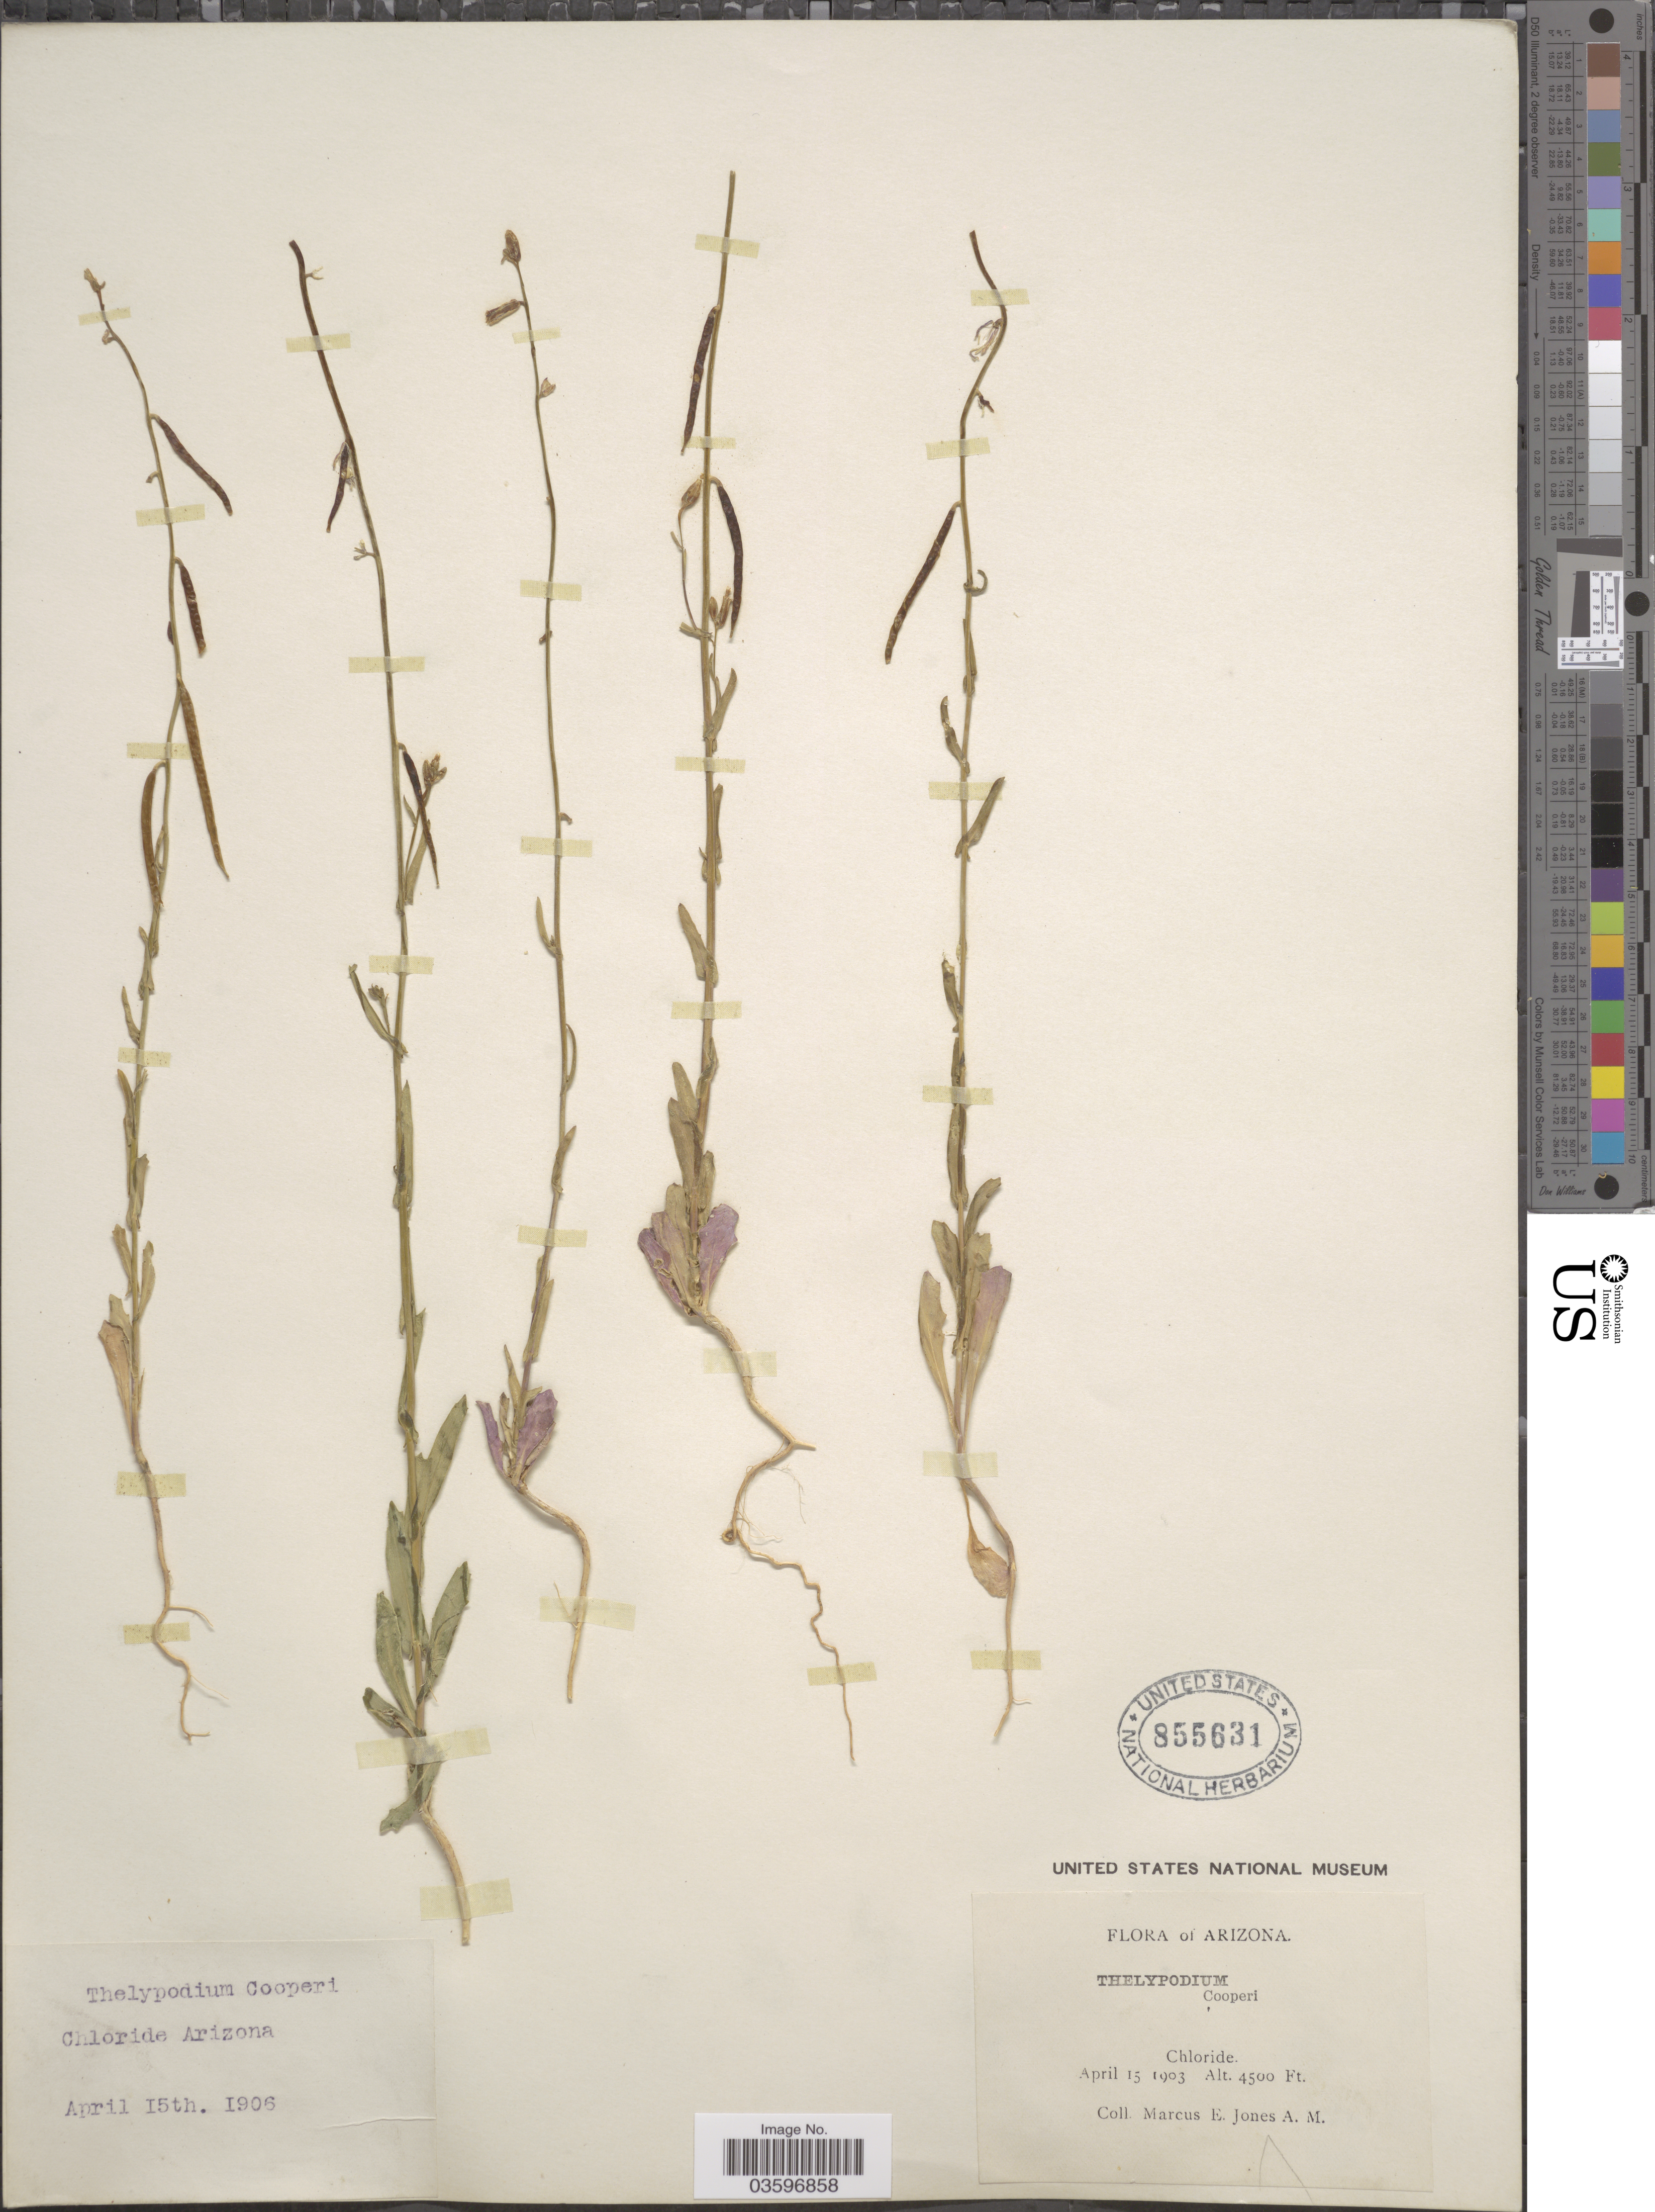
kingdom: Plantae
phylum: Tracheophyta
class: Magnoliopsida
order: Brassicales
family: Brassicaceae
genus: Caulanthus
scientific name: Caulanthus cooperi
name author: (S. Watson) Payson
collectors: M. E. Jones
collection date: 1906-04-15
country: United States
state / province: Arizona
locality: Chloride.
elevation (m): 1372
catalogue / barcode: US 855631